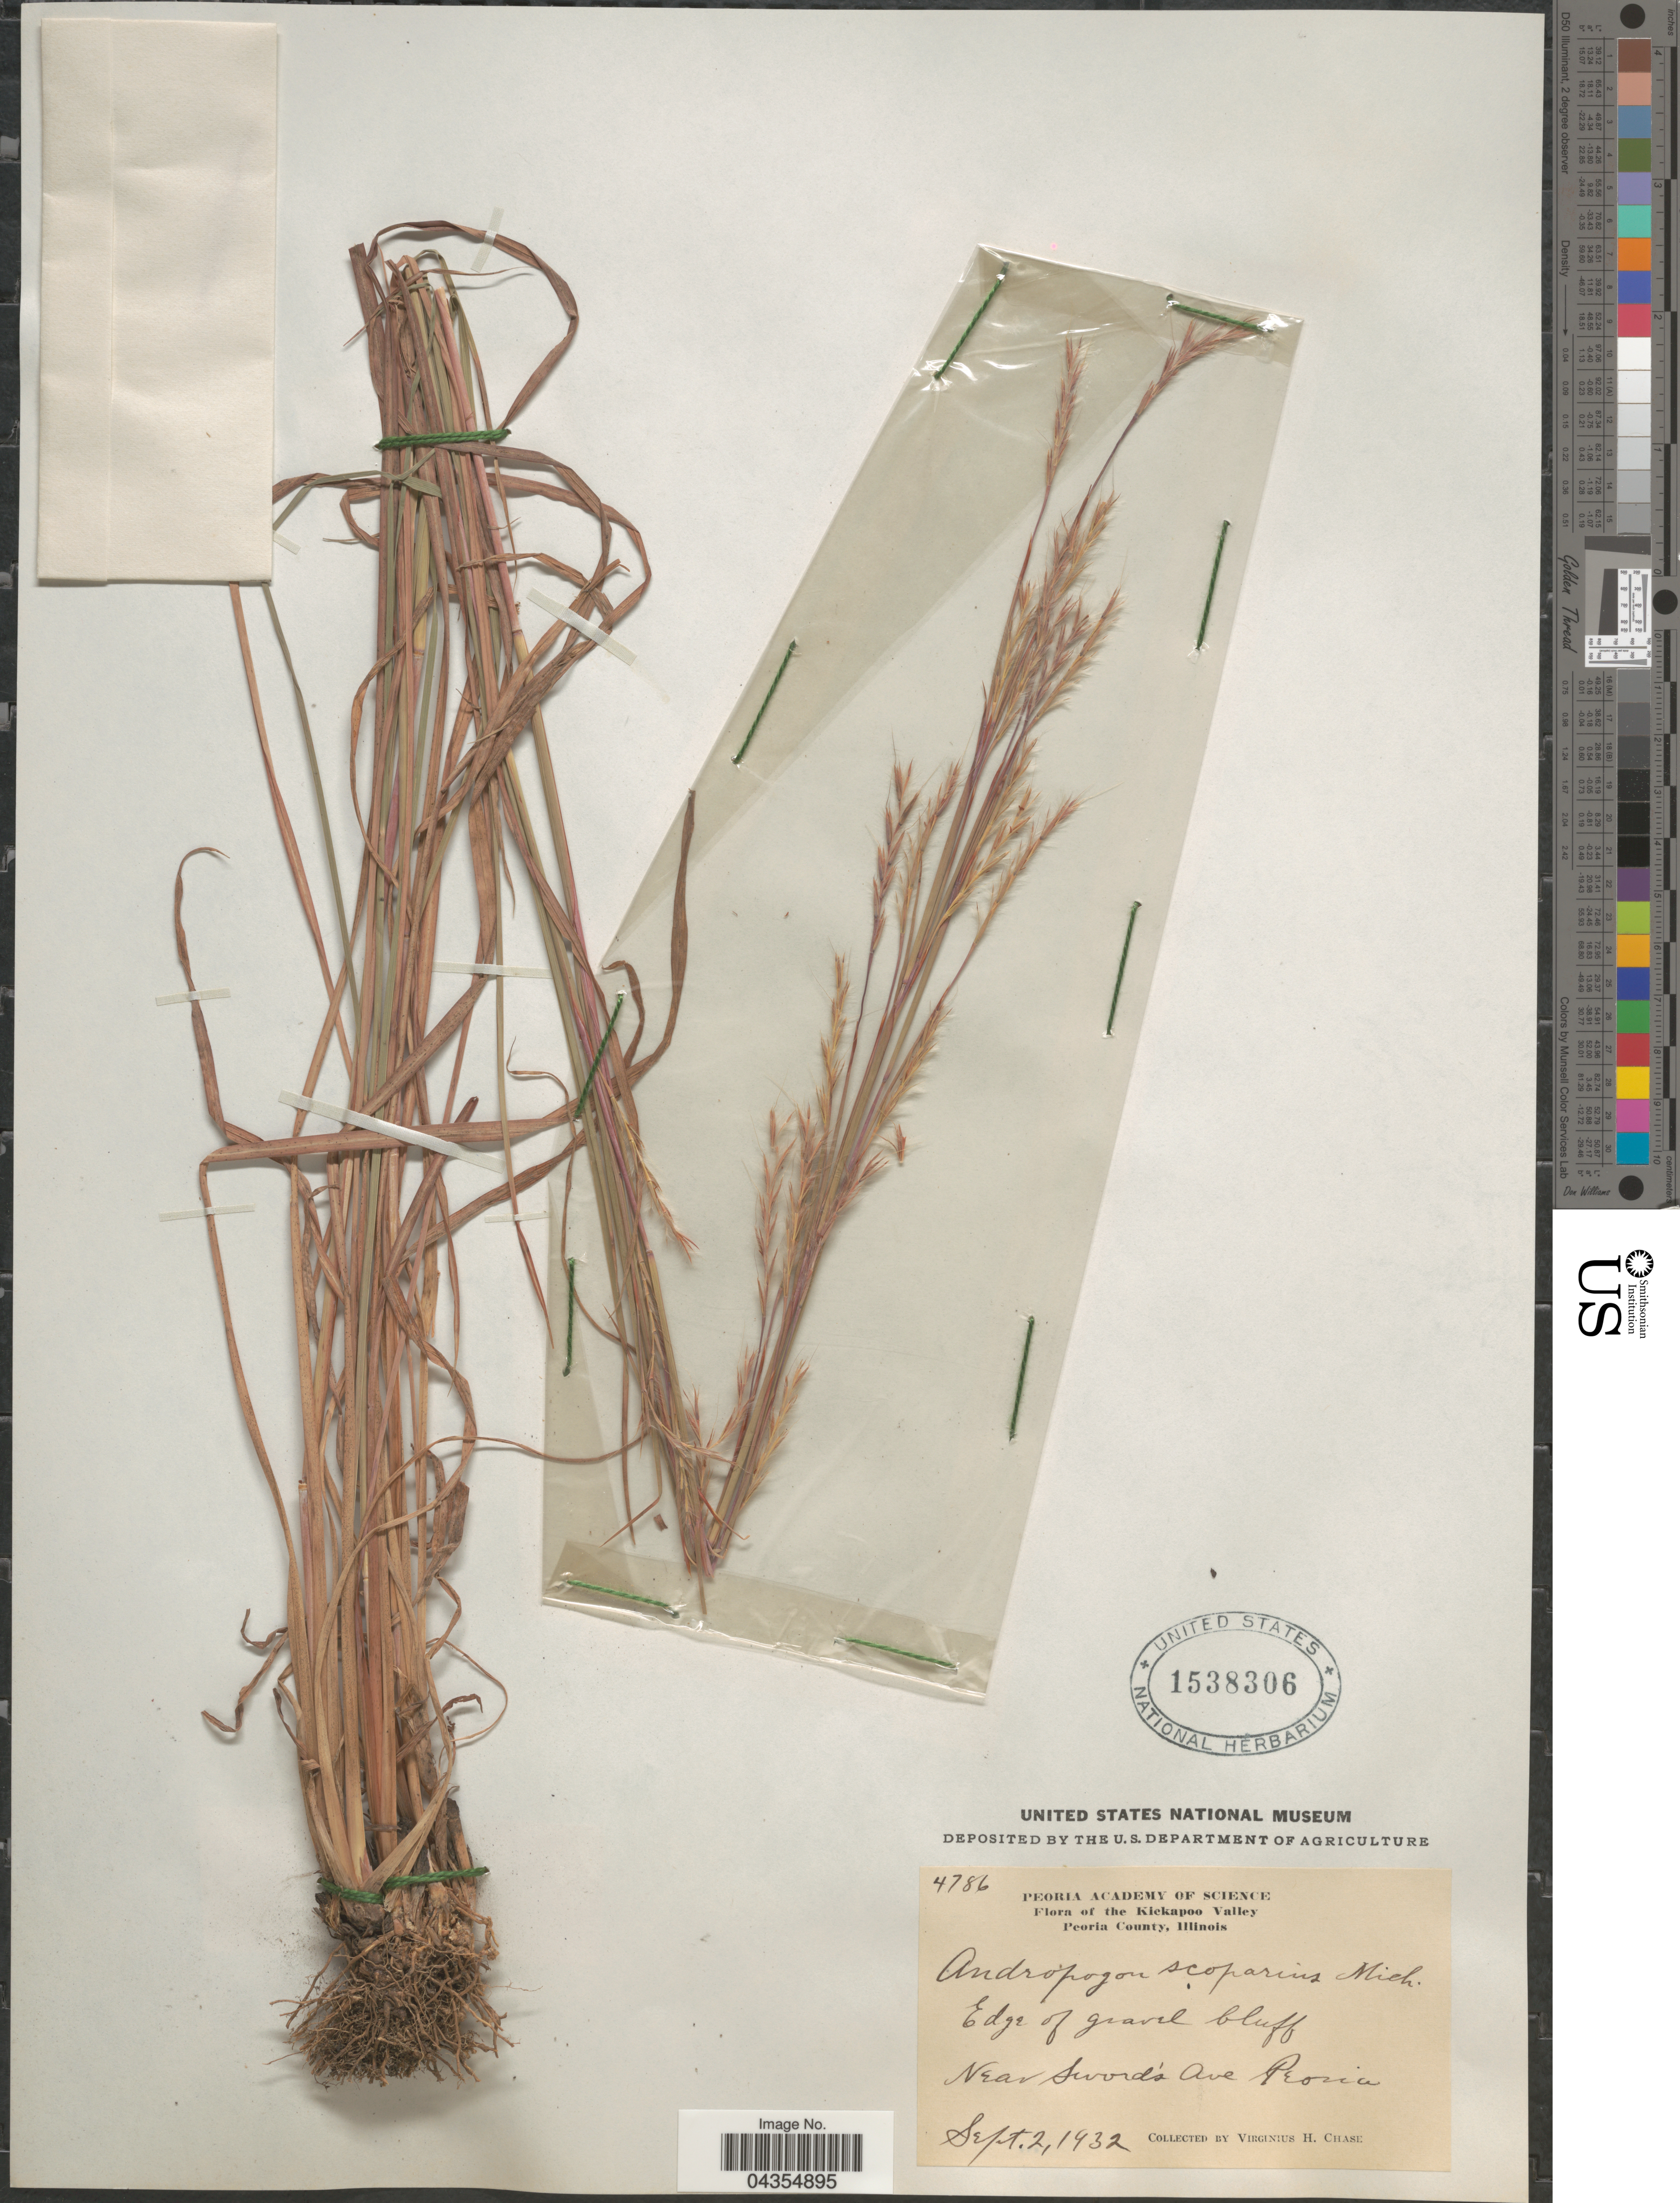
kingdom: Plantae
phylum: Tracheophyta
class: Liliopsida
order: Poales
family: Poaceae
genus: Schizachyrium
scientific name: Schizachyrium sanguineum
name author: (Retz.) Alston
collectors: V. H. Chase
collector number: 4786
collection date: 1932-09-02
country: United States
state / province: Illinois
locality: The Kickapoo Valley. Peoria County. Near Sword's Ave Peoria.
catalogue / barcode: US 1538306